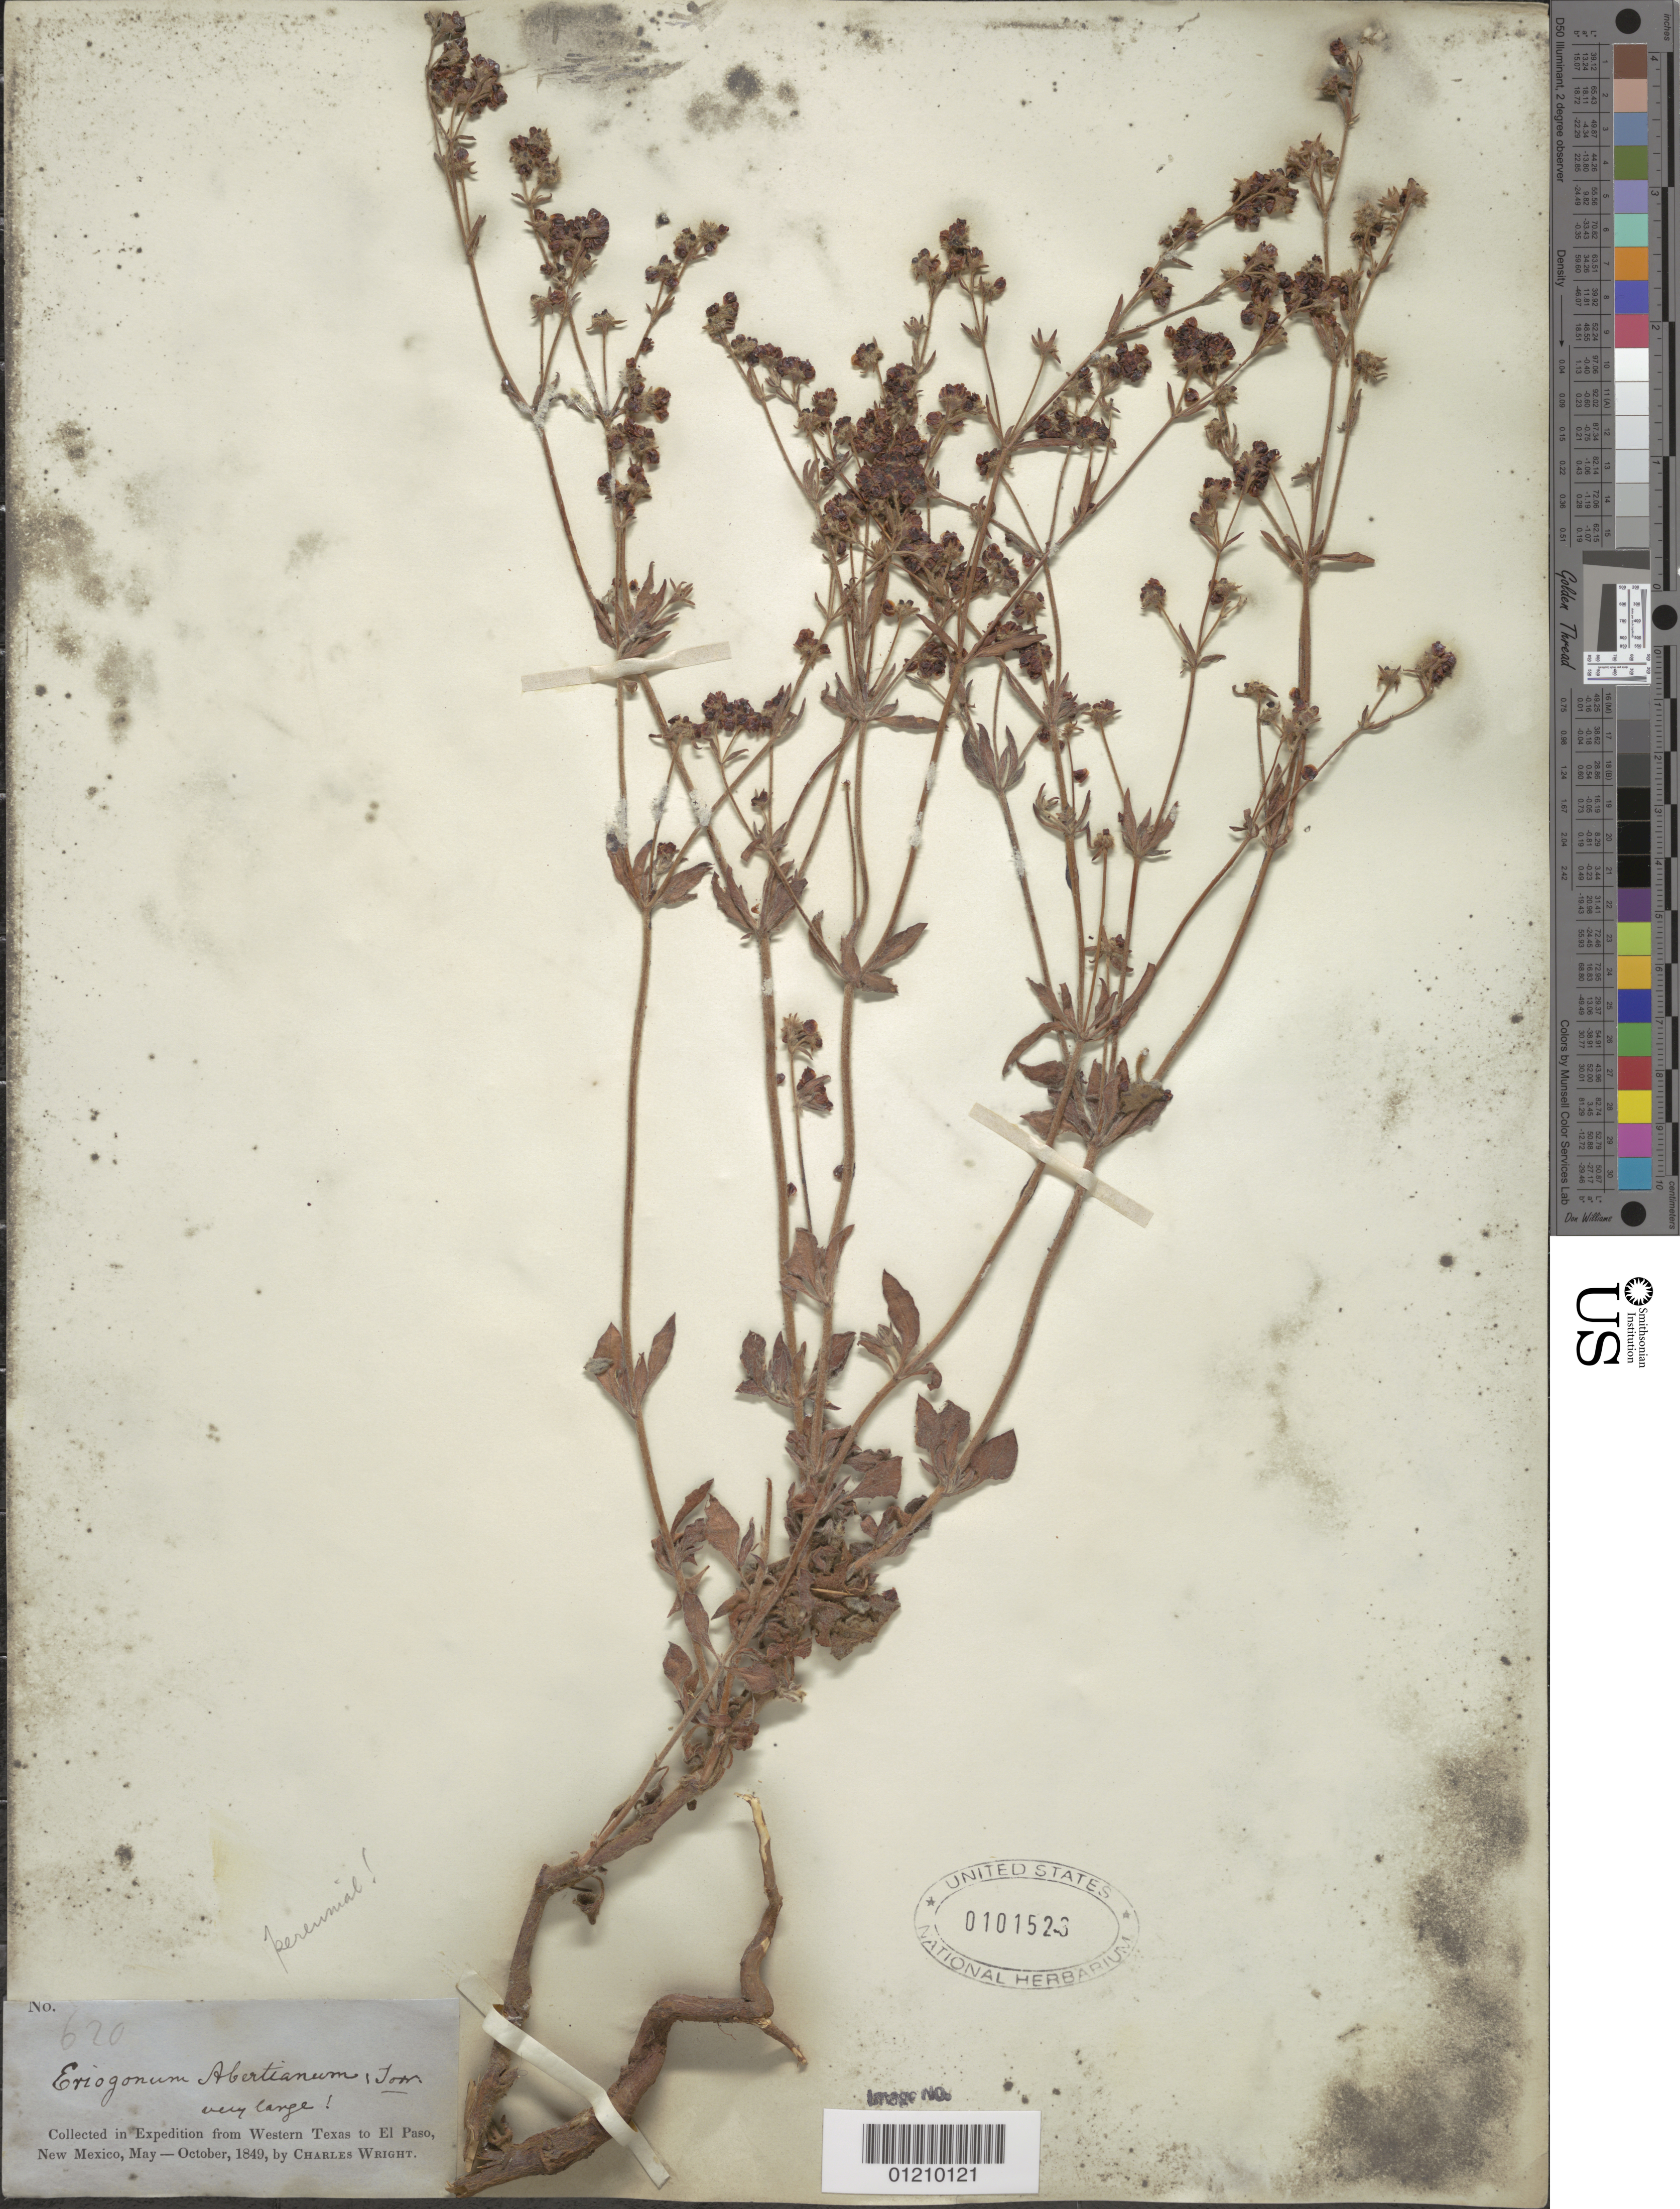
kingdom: Plantae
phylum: Tracheophyta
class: Magnoliopsida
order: Caryophyllales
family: Polygonaceae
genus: Eriogonum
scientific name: Eriogonum abertianum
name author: Torr.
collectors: C. Wright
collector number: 620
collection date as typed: May 1849 to -- Oct 1849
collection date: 1849-05/1849-10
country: United States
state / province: New Mexico / Texas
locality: W Texas to El Paso, New Mexico.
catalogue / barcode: US 101523